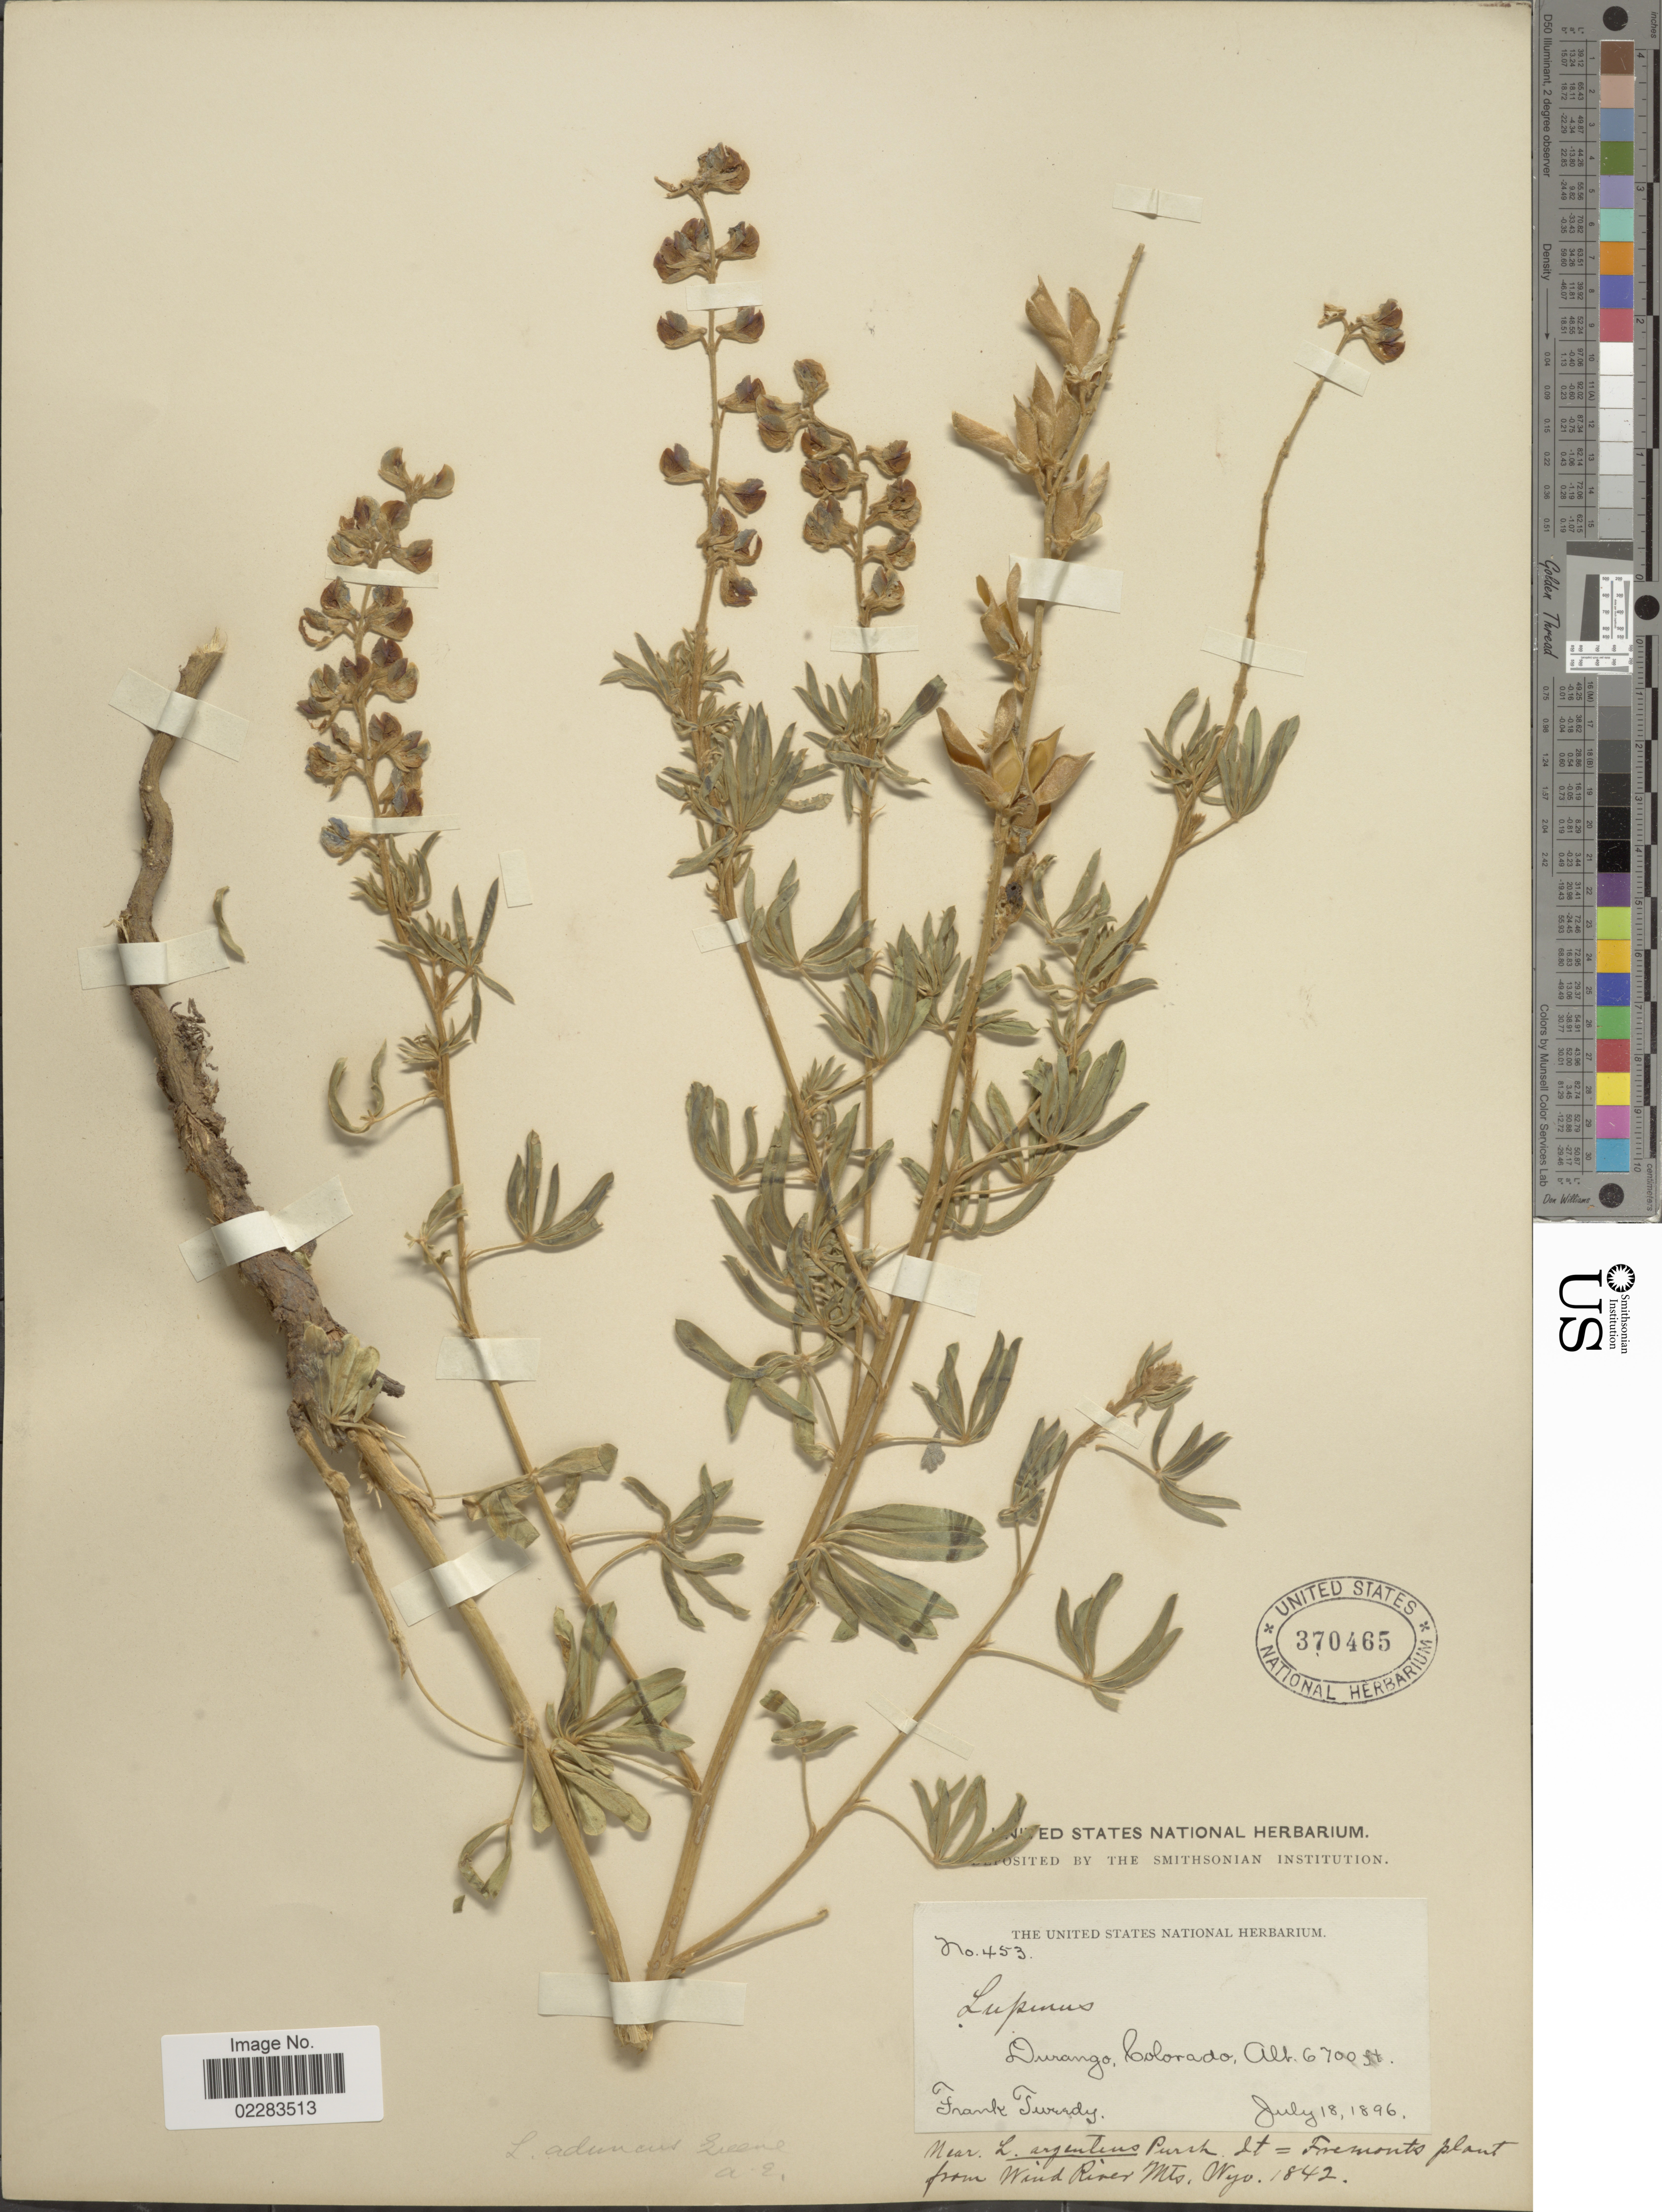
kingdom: Plantae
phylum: Tracheophyta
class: Magnoliopsida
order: Fabales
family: Fabaceae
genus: Lupinus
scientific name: Lupinus aduncus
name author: Greene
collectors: F. Tweedy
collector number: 453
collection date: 1896-07-18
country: United States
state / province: Colorado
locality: Durango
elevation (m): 2042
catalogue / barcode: US 370465